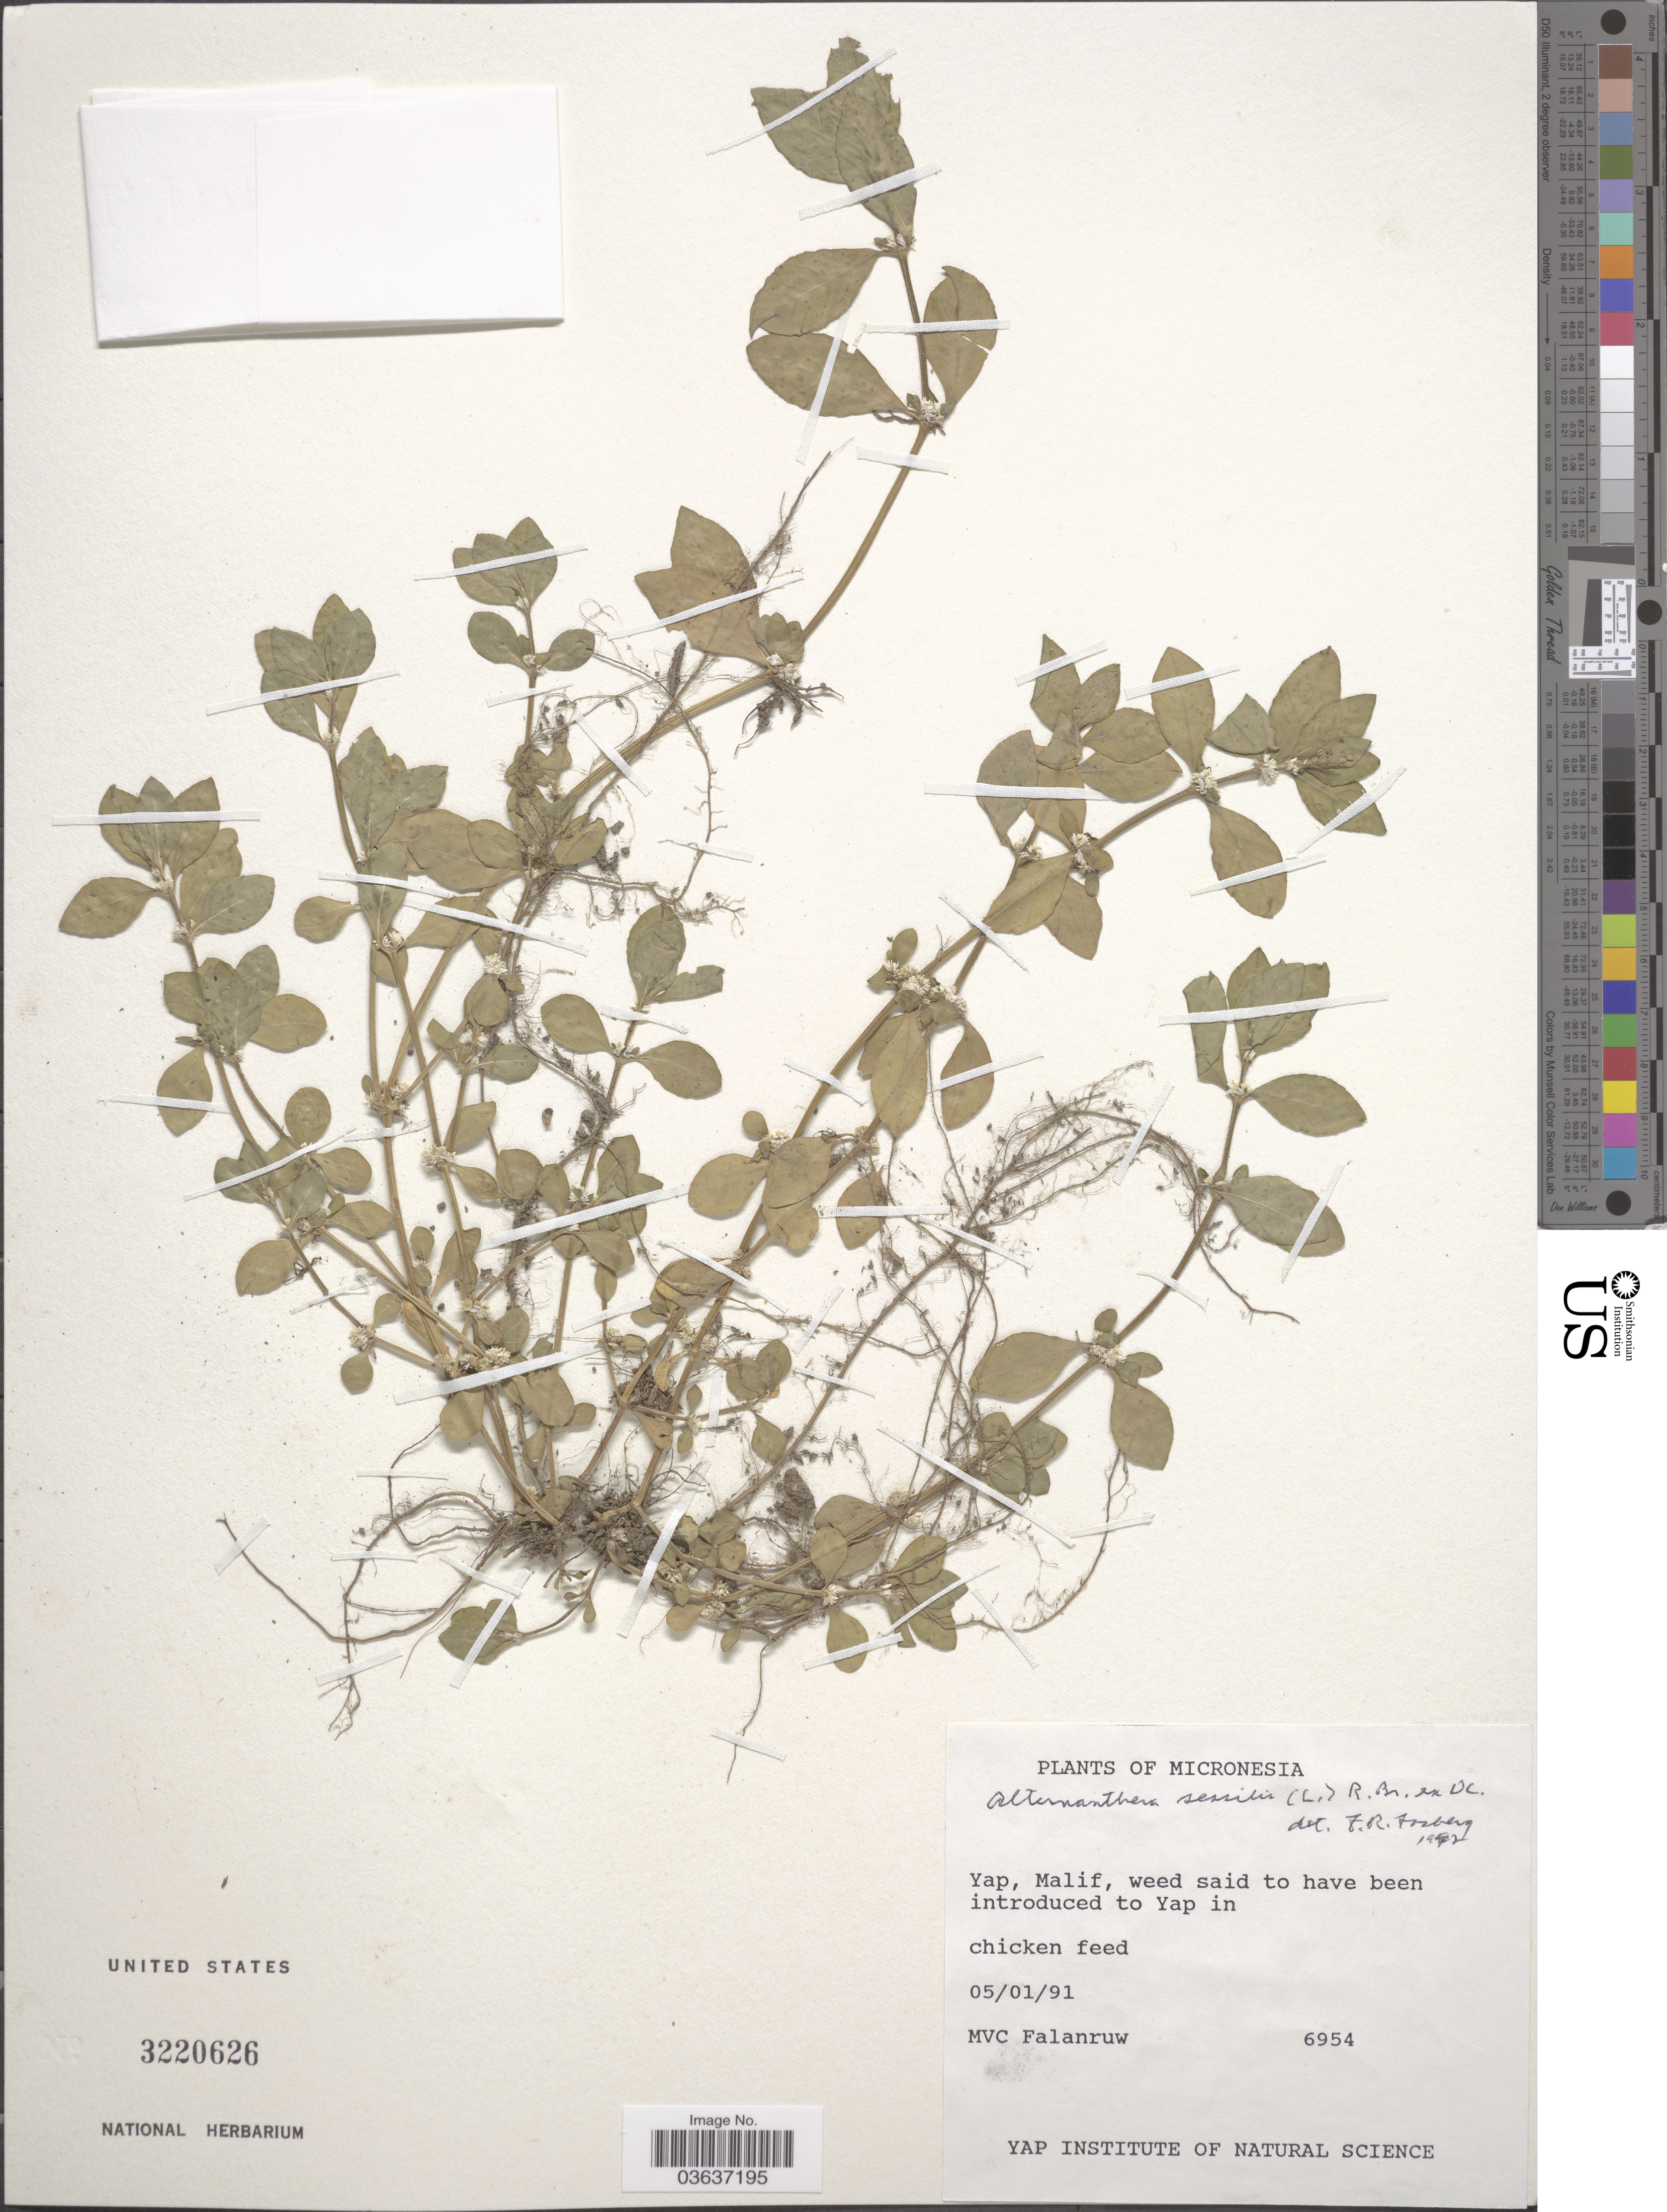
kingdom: Plantae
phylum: Tracheophyta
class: Magnoliopsida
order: Caryophyllales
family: Amaranthaceae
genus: Alternanthera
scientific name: Alternanthera sessilis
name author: (L.) DC.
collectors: M. V. Falanruw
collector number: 6954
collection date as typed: Transcribed d/m/y: 5/1/91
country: Micronesia, Federated States of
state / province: Yap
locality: Malif.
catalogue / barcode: US 3220626